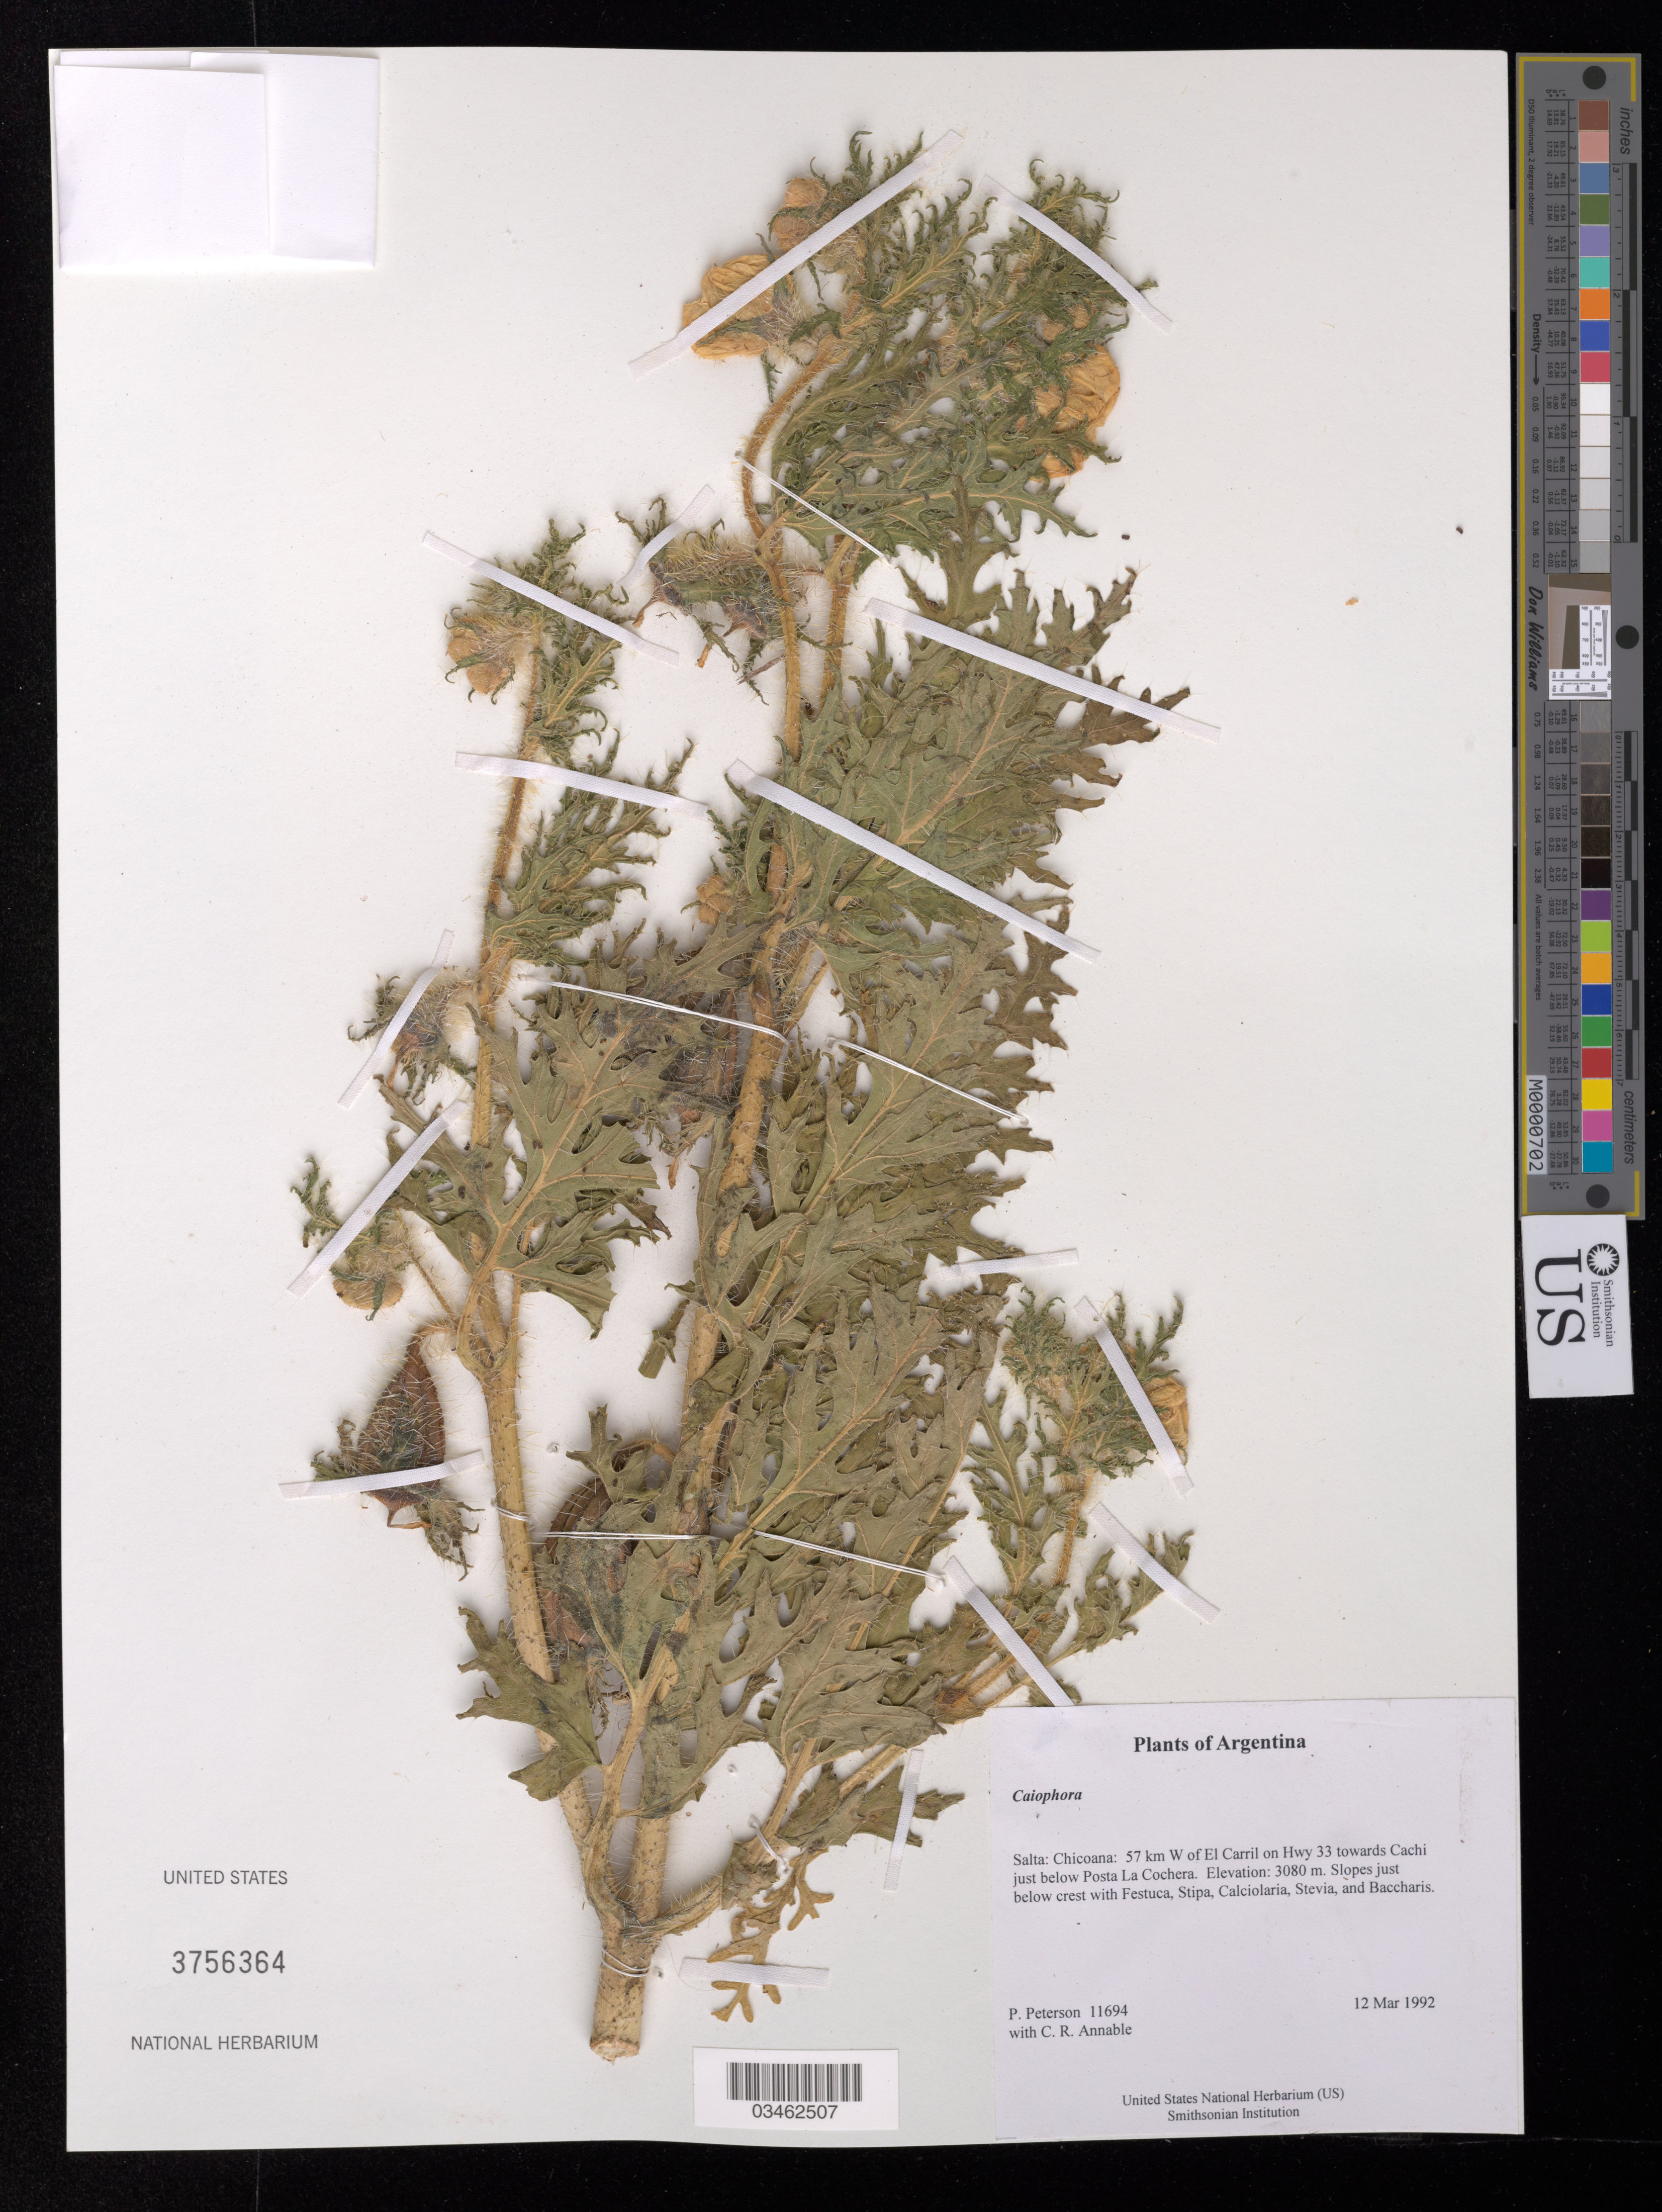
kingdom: Plantae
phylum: Tracheophyta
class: Magnoliopsida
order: Cornales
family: Loasaceae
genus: Caiophora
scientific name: Caiophora sp.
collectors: P. M. Peterson & C. R. Annable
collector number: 11694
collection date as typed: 12 Mar 1992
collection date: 1992-03-12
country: Argentina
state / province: Salta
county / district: Chicoana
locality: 57 km W of El Carril on Hwy 33 towards Cachi just below Posta La Cochera.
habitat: Slopes just below crest with Festuca, Stipa, Calciolaria, Stevia, and Baccharis.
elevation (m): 3080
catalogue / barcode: US 3756364